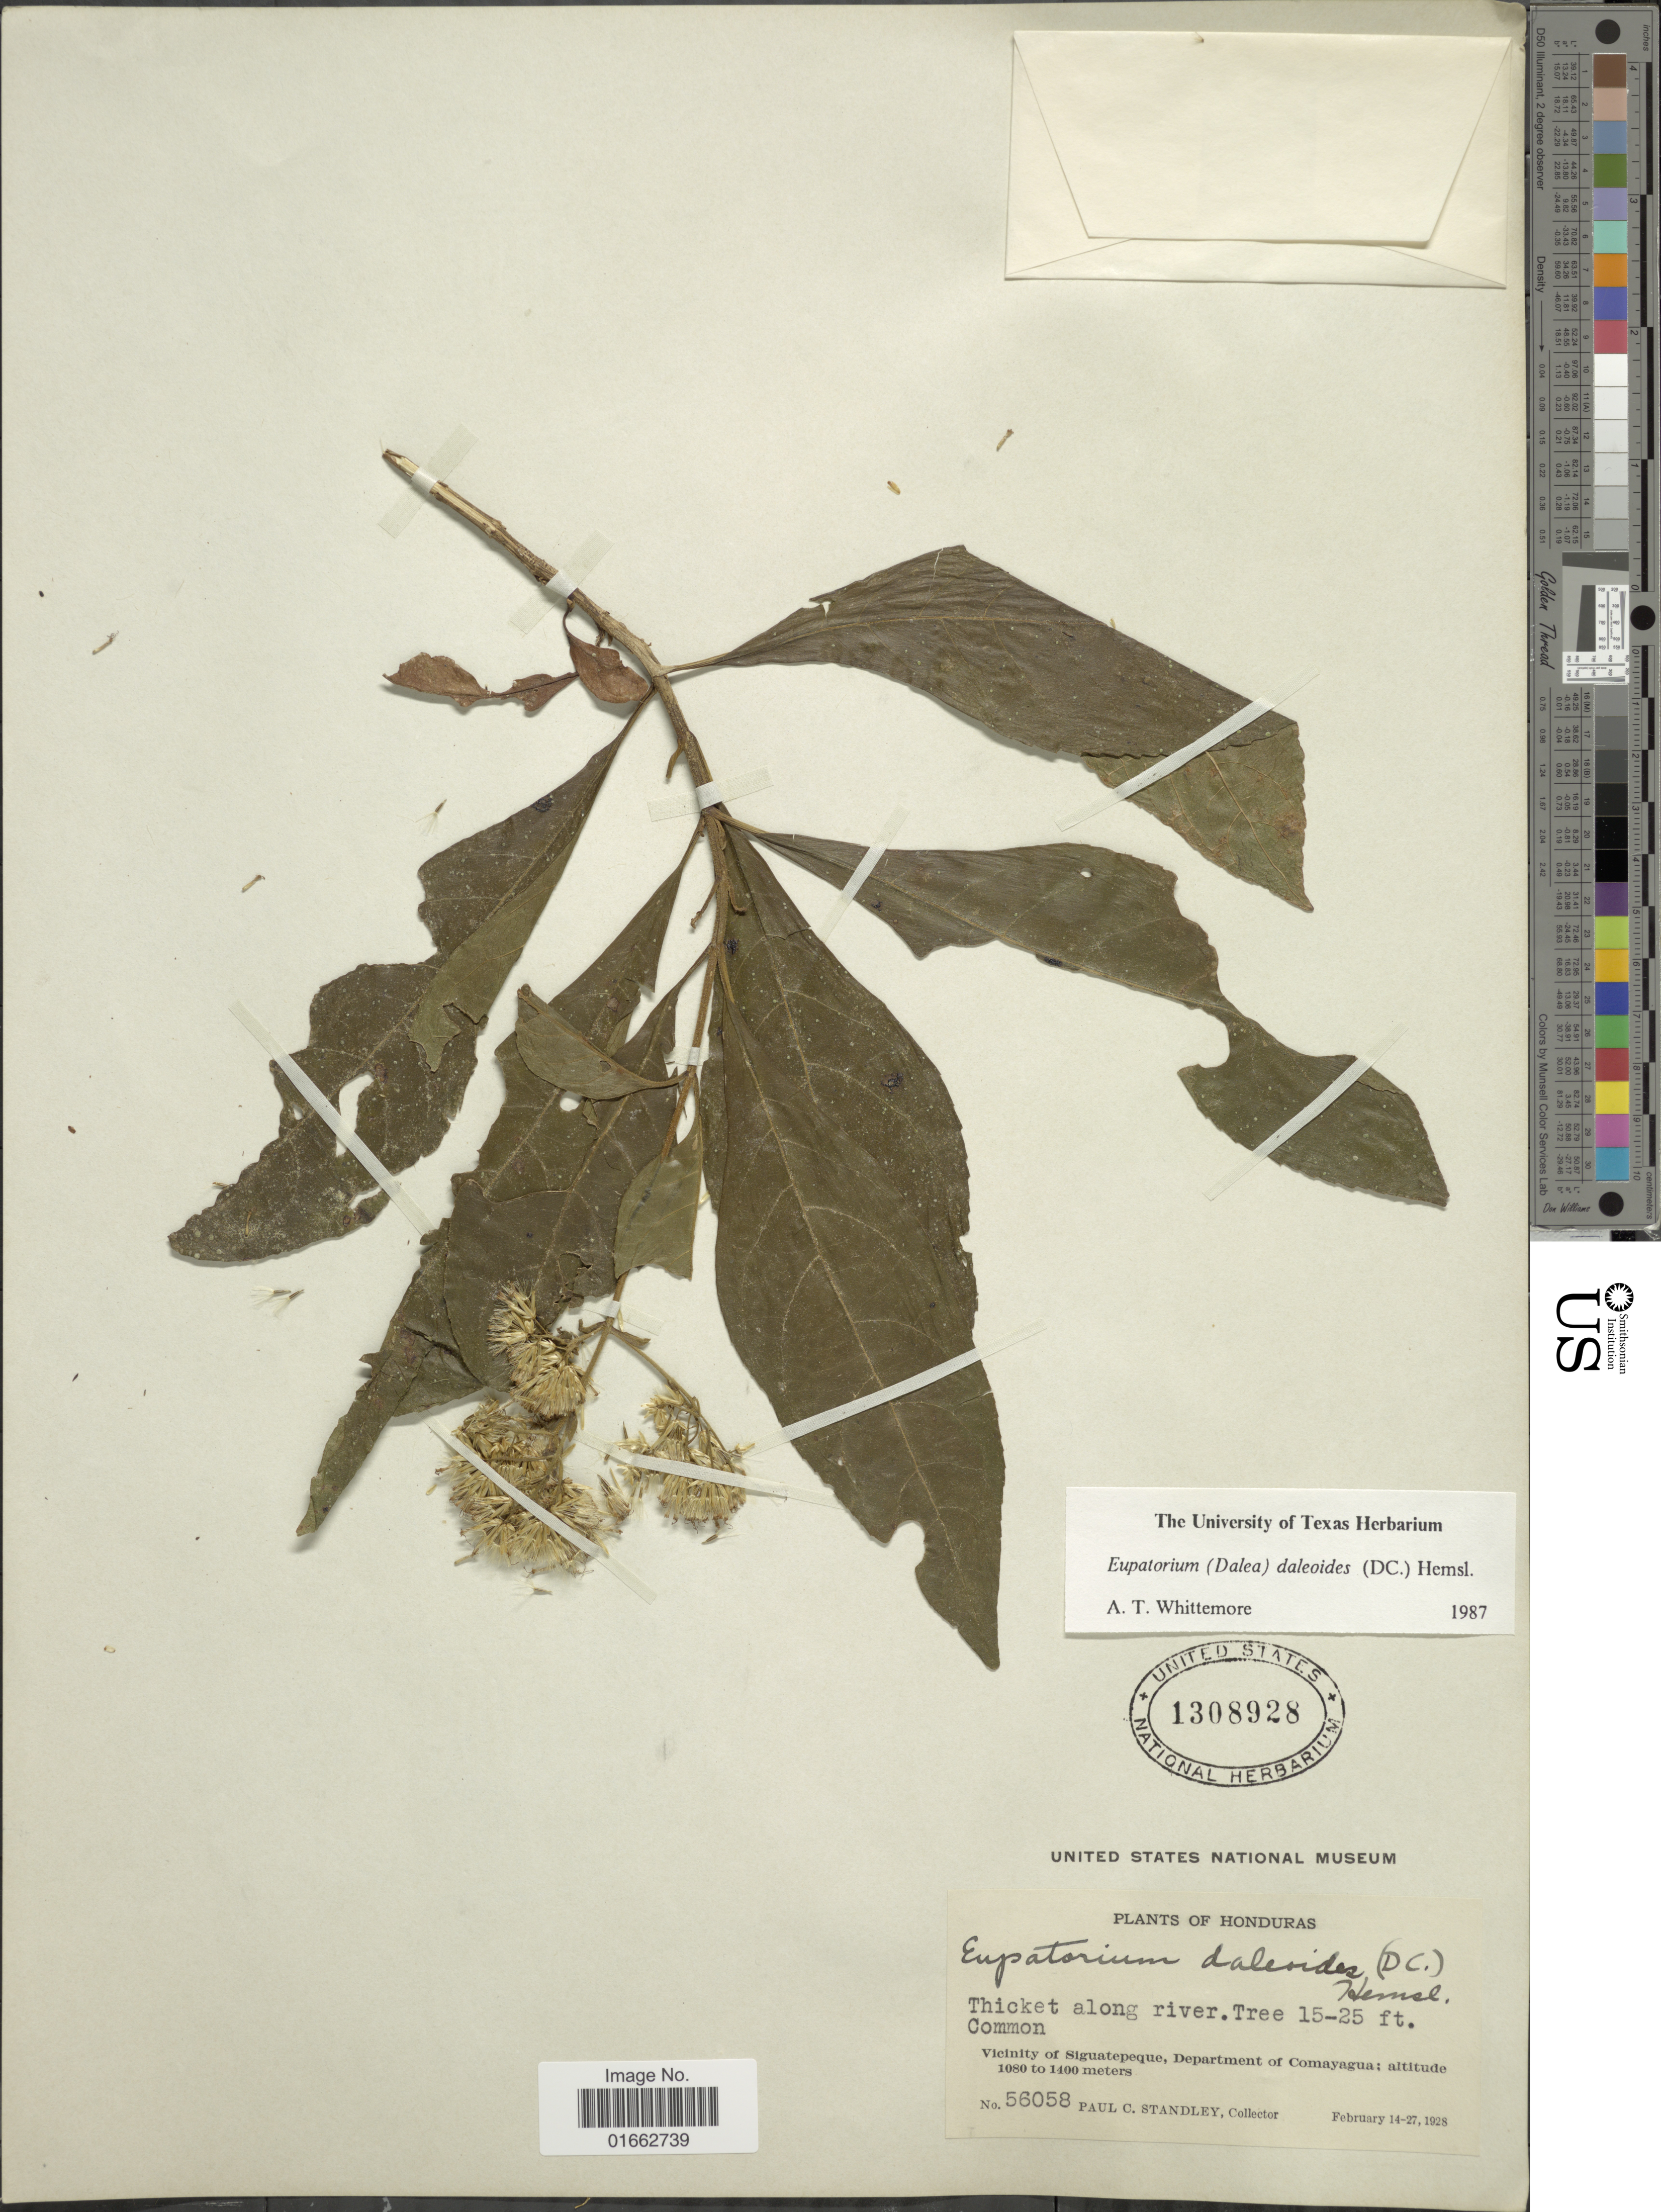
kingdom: Plantae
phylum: Tracheophyta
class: Magnoliopsida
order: Asterales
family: Asteraceae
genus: Critonia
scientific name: Critonia daleoides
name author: DC.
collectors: P. C. Standley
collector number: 56058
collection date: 1928-02-14/1928-02-27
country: Honduras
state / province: Comayagua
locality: Vicinity of Siguatepeque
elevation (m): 1080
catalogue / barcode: US 1308928